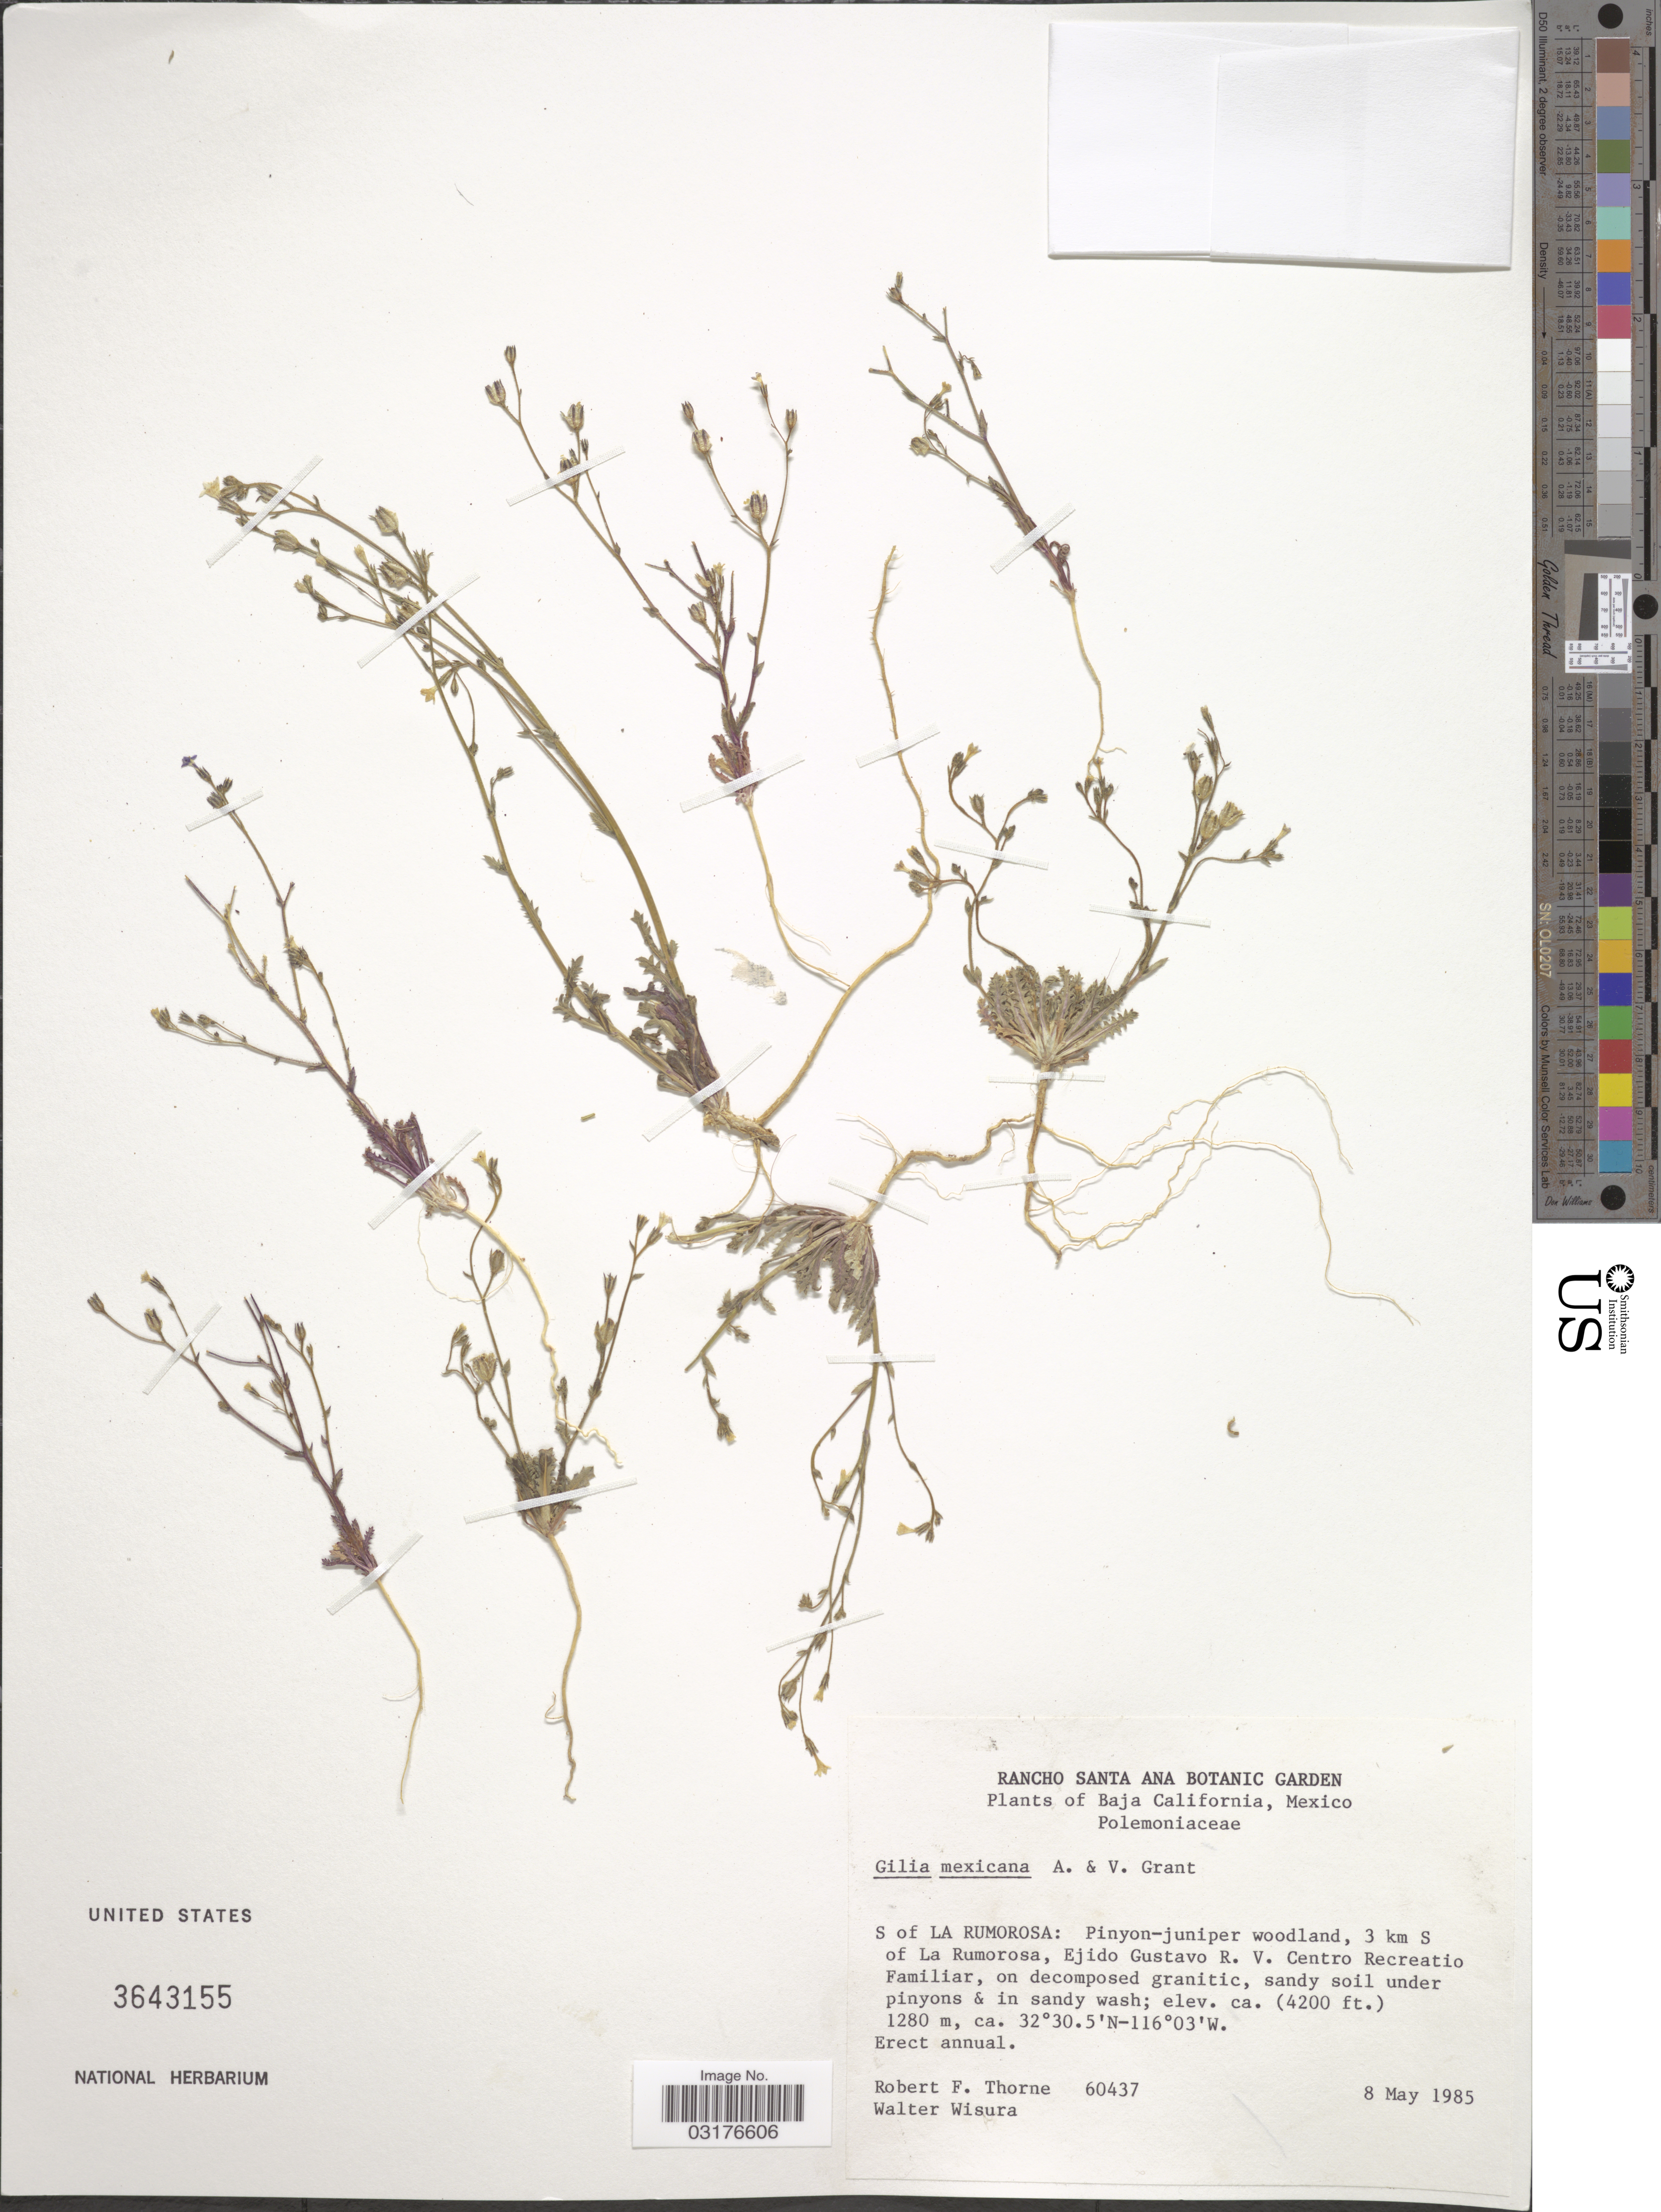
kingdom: Plantae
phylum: Tracheophyta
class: Magnoliopsida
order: Ericales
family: Polemoniaceae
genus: Gilia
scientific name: Gilia mexicana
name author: A.D. Grant & V.E. Grant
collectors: R. F. Thorne & W. Wisura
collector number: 60437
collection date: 1985-05-08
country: Mexico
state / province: Baja California Norte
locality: S of La Rumrosa: Pinyon-juniper woodland, 3 km S of La Rumrosa, Ejido Gustavo R. V. Centro Recreatio Familiar.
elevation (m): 1280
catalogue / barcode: US 3643155